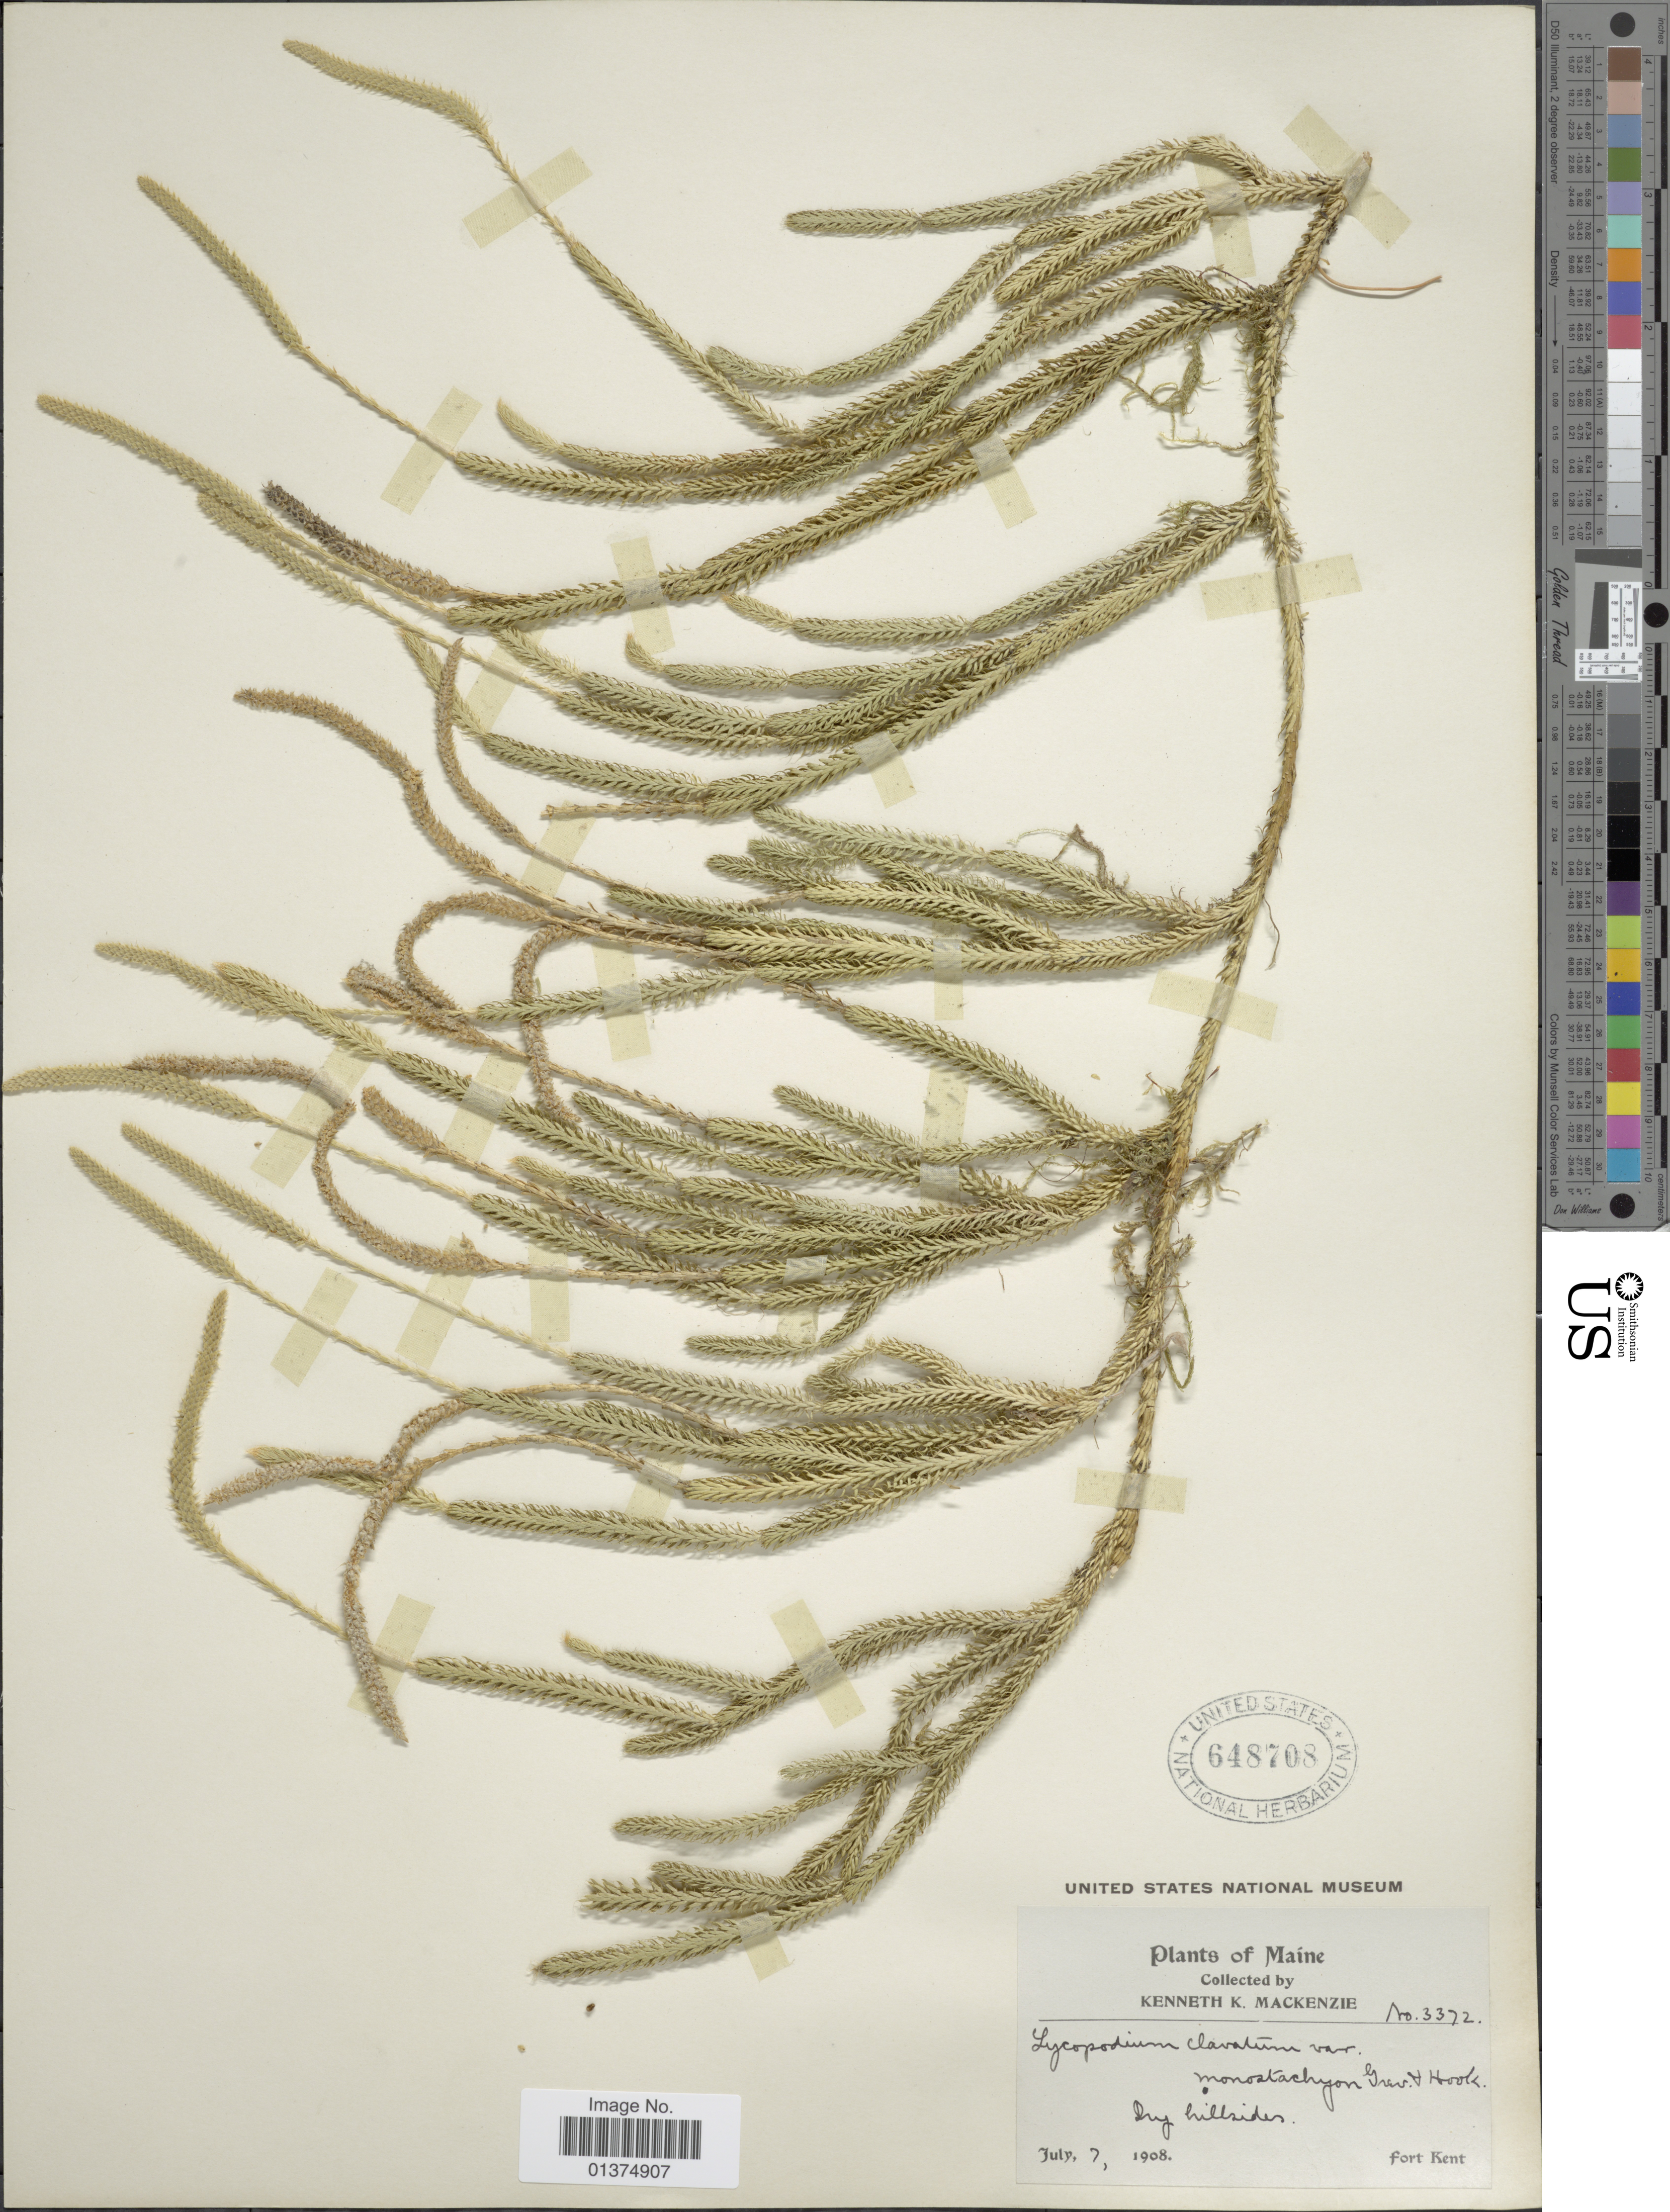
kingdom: Plantae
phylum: Tracheophyta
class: Lycopodiopsida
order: Lycopodiales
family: Lycopodiaceae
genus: Lycopodium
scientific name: Lycopodium lagopus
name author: Zinserl. ex Kuzen.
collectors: K. K. Mackenzie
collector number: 3372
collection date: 1908-07-07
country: United States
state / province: Maine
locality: Fort Kent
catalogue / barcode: US 648708